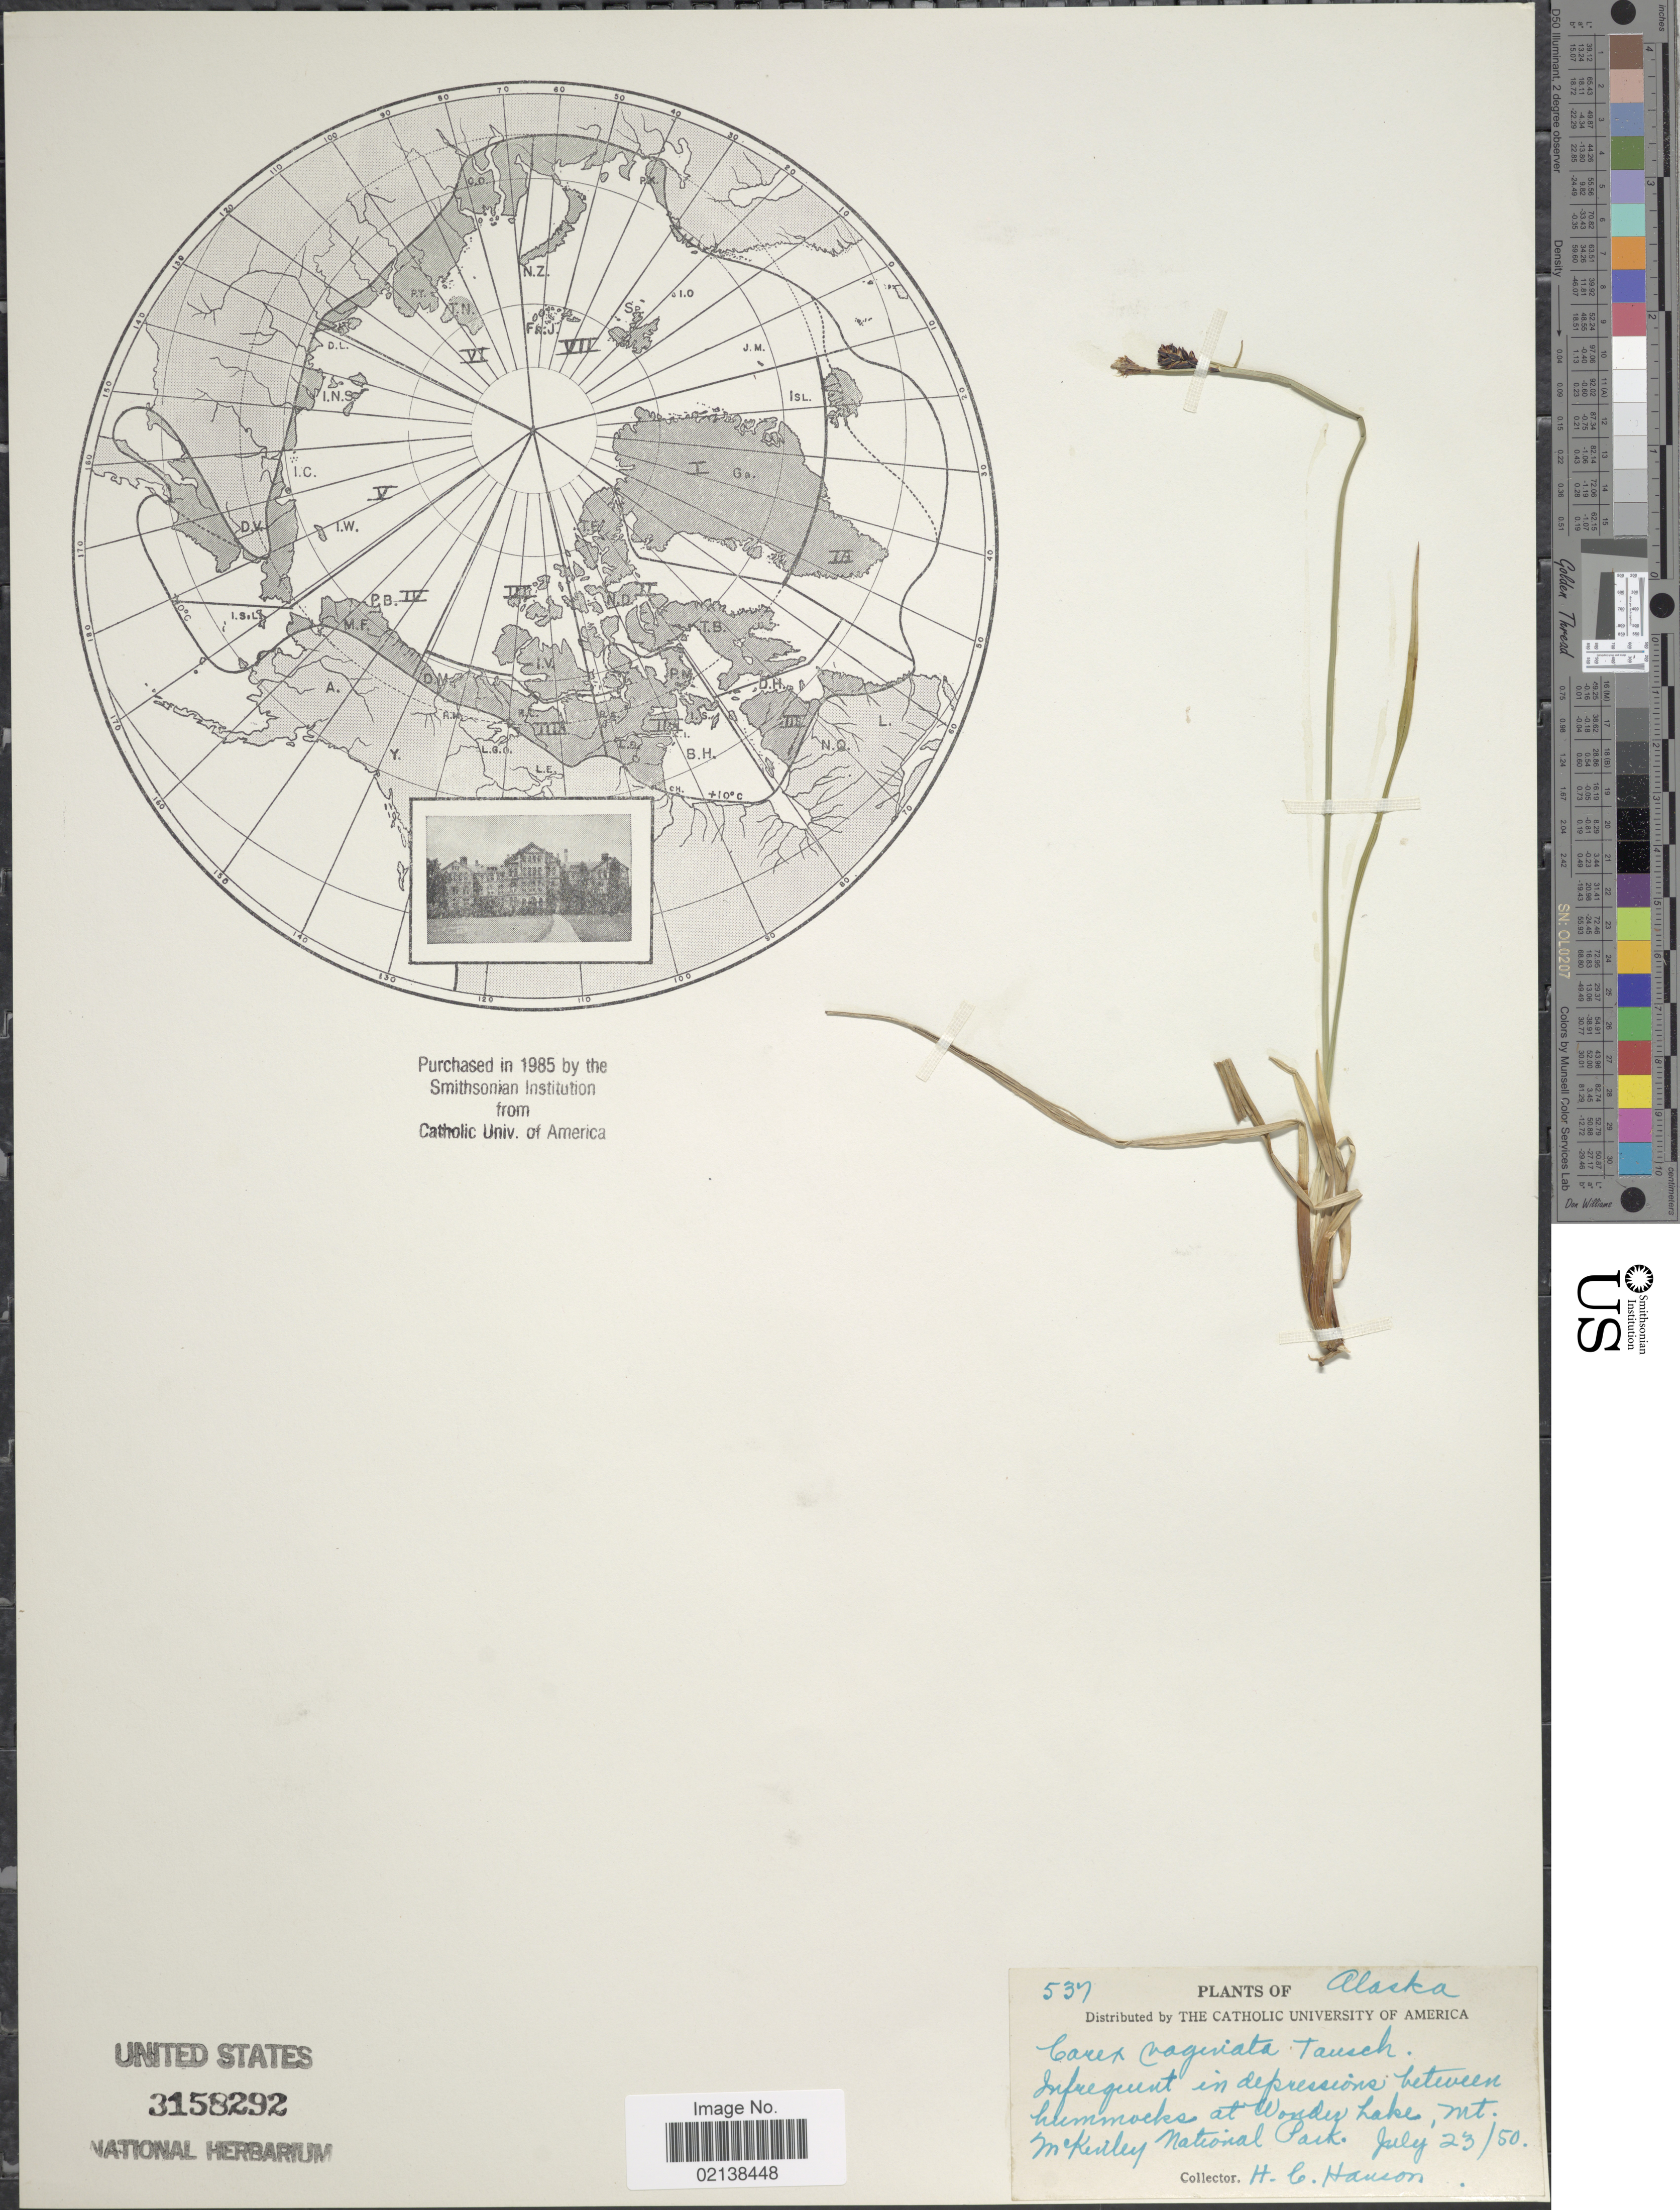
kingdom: Plantae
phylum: Tracheophyta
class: Liliopsida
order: Poales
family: Cyperaceae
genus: Carex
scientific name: Carex vaginata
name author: Tausch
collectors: H. C. Hansen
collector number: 537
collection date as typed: Transcribed d/m/y: 23/7/50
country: United States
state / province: Alaska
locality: Between hummocks at Wonder Lake, Mt. McKinley National Park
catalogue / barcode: US 3158292